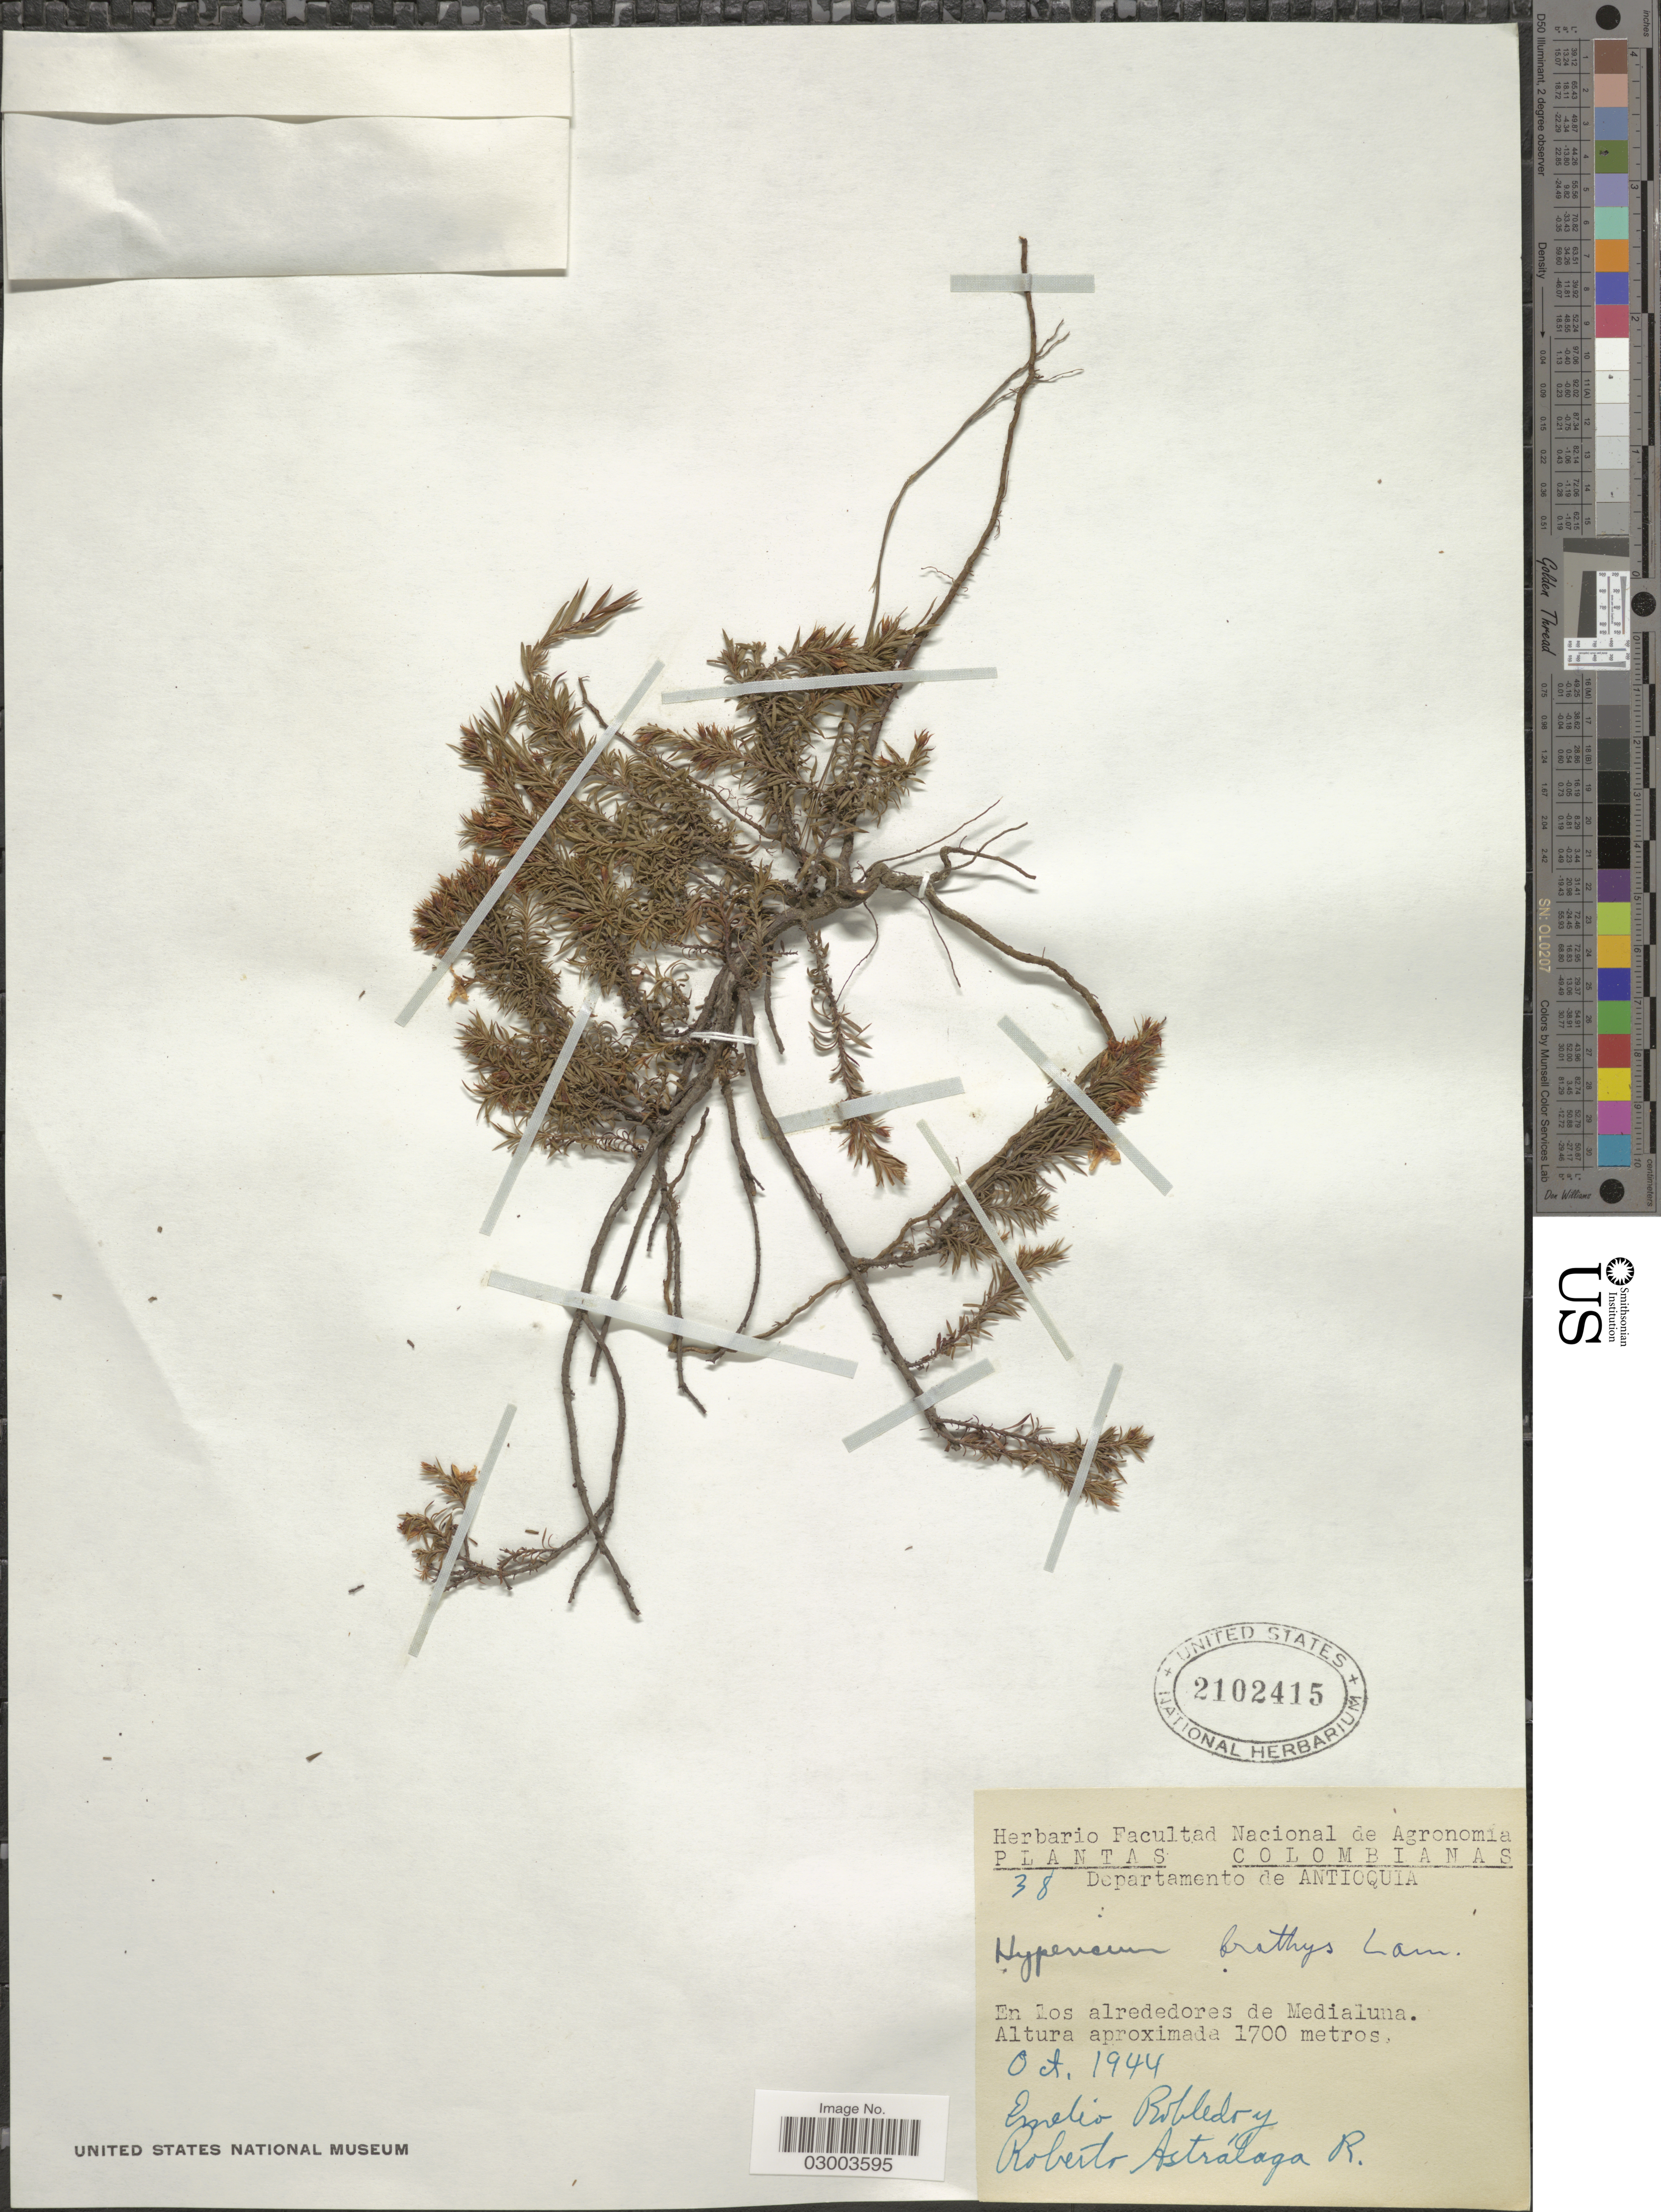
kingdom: Plantae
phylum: Tracheophyta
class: Magnoliopsida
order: Malpighiales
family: Hypericaceae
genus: Hypericum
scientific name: Hypericum juniperinum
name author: Kunth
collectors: E. Robledo & R. Astralaga R.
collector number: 38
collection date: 1944-10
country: Colombia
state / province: Antioquia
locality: Departamento de Antioquia. En los alrededores de Medialuna.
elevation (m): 1700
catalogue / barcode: US 2102415